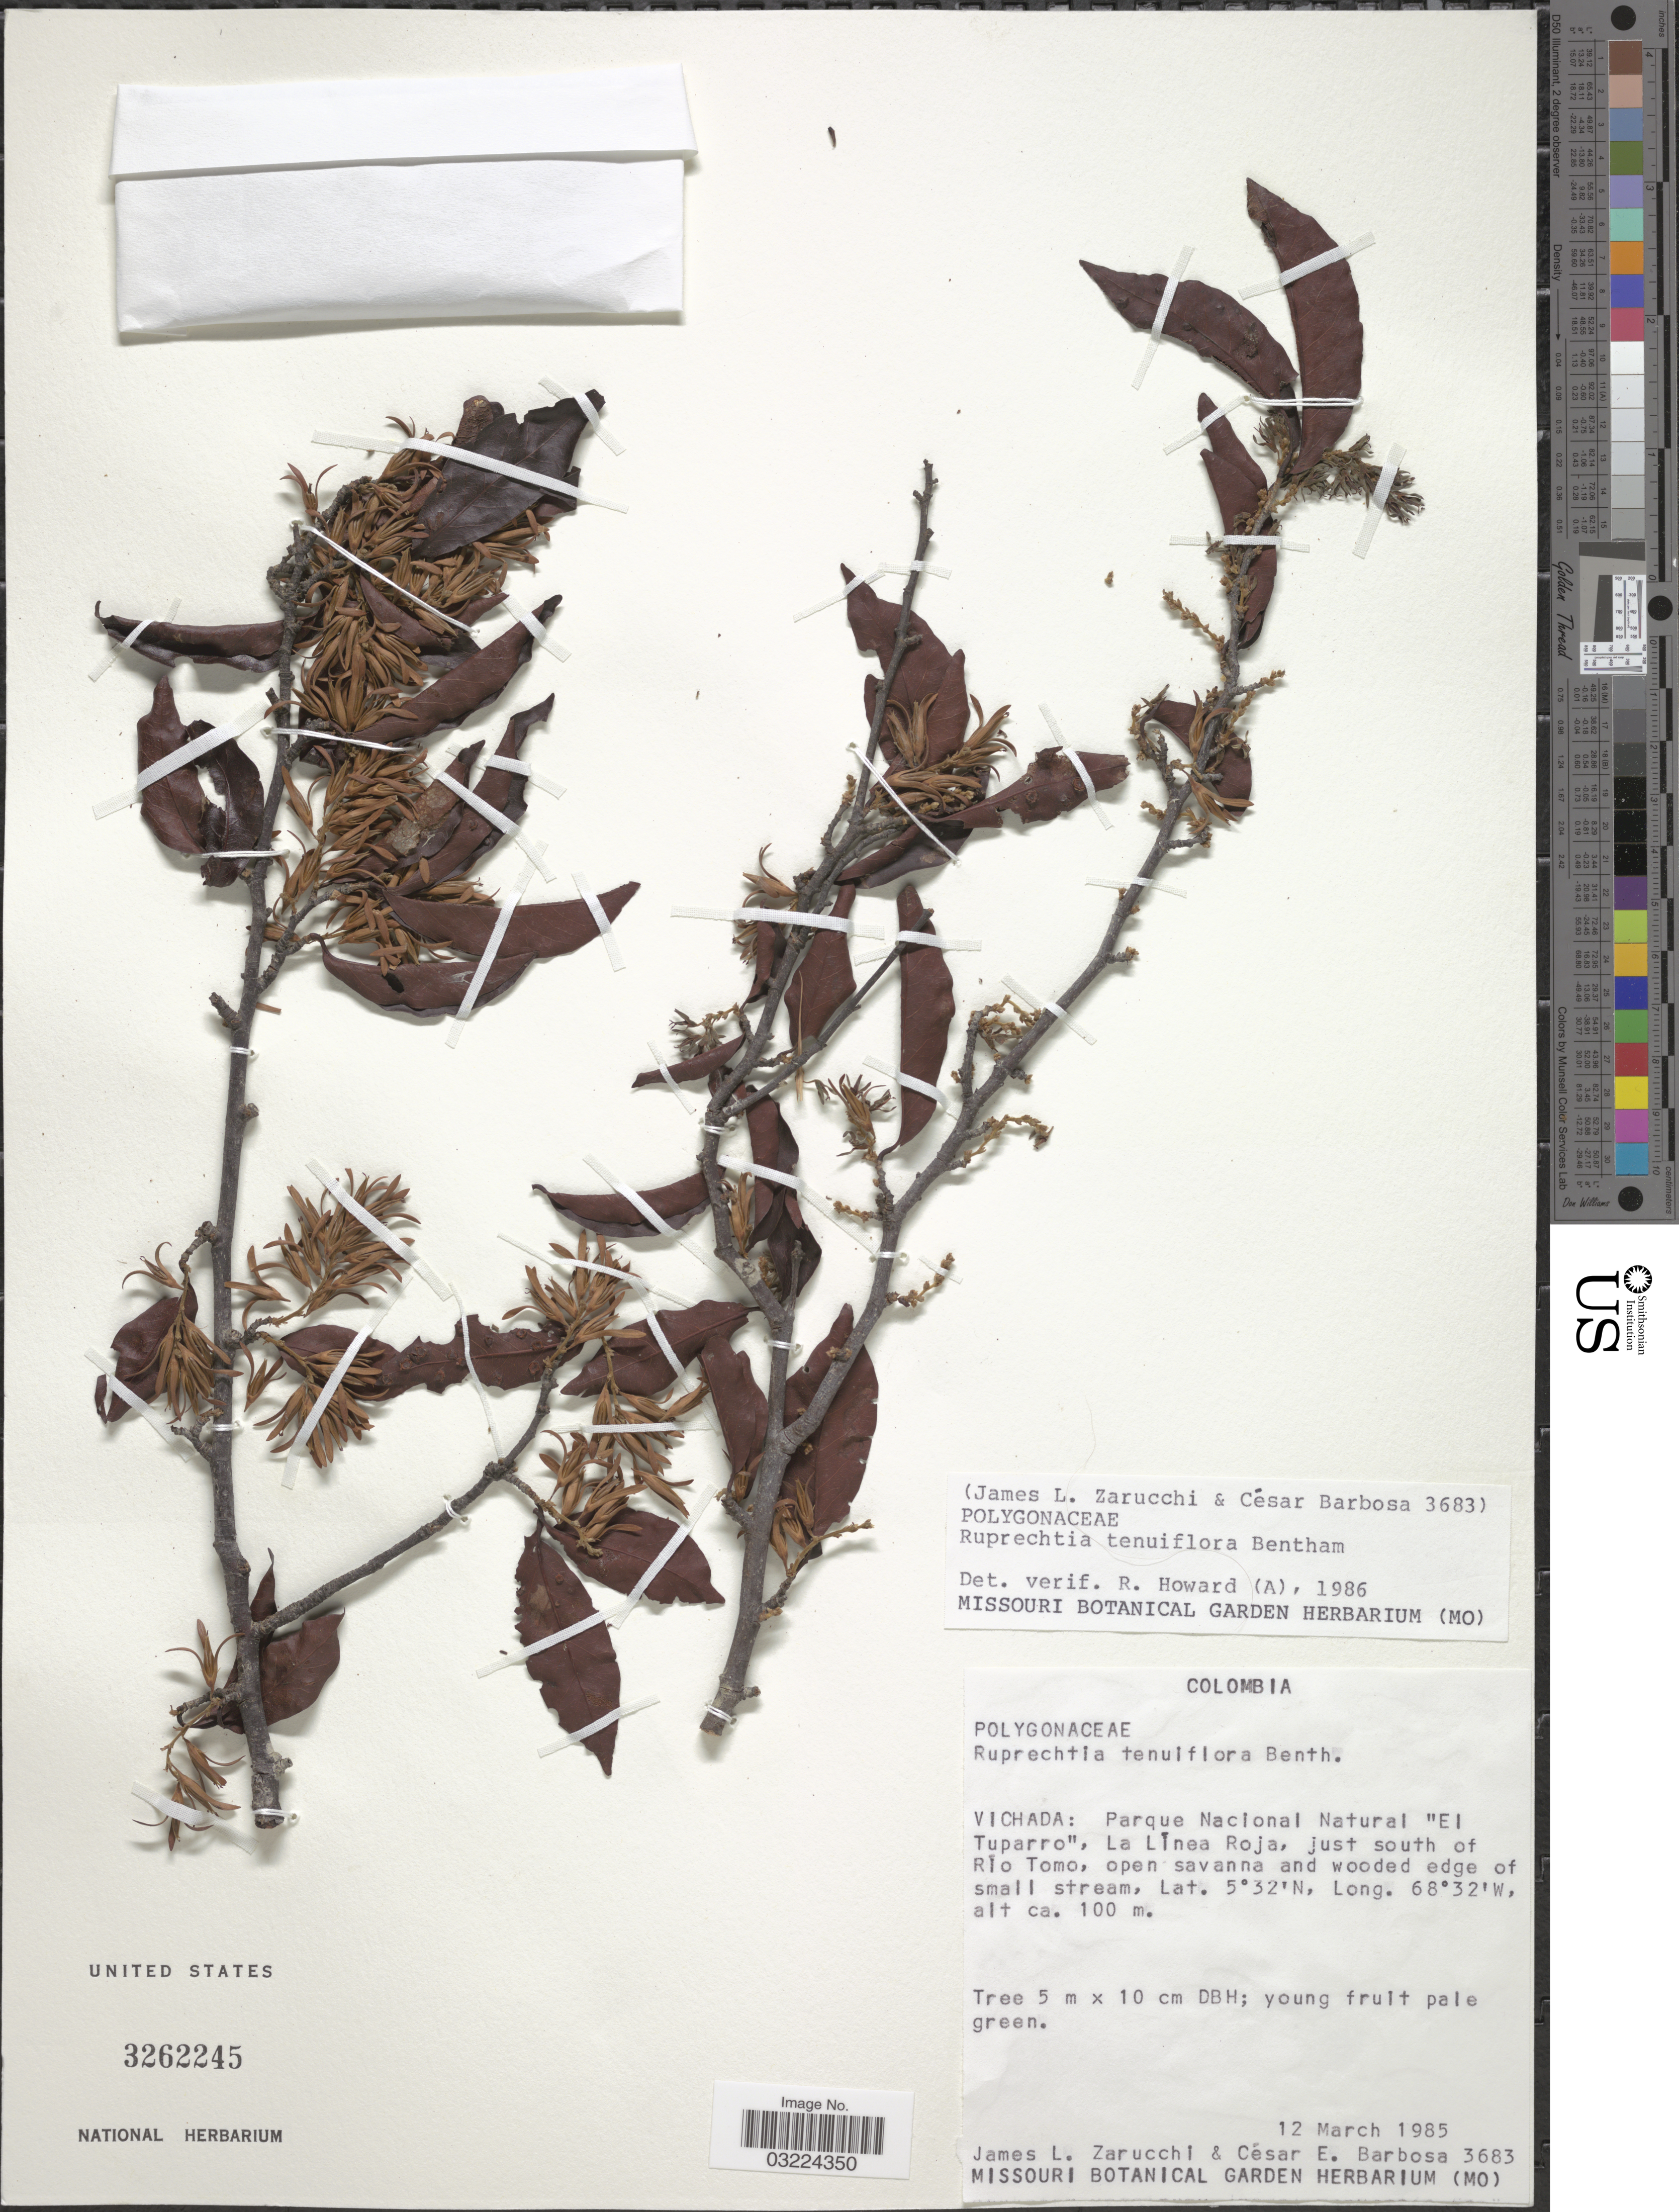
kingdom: Plantae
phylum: Tracheophyta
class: Magnoliopsida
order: Caryophyllales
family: Polygonaceae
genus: Ruprechtia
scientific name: Ruprechtia tenuiflora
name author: Benth.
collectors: J. L. Zarucchi & C. E. Barbosa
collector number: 3683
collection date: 1985-03-12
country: Colombia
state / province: Vichada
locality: Parque Nacional Natural "El Tuparro", La Línea Roja, just south of Río Tomo.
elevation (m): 100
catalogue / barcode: US 3262245